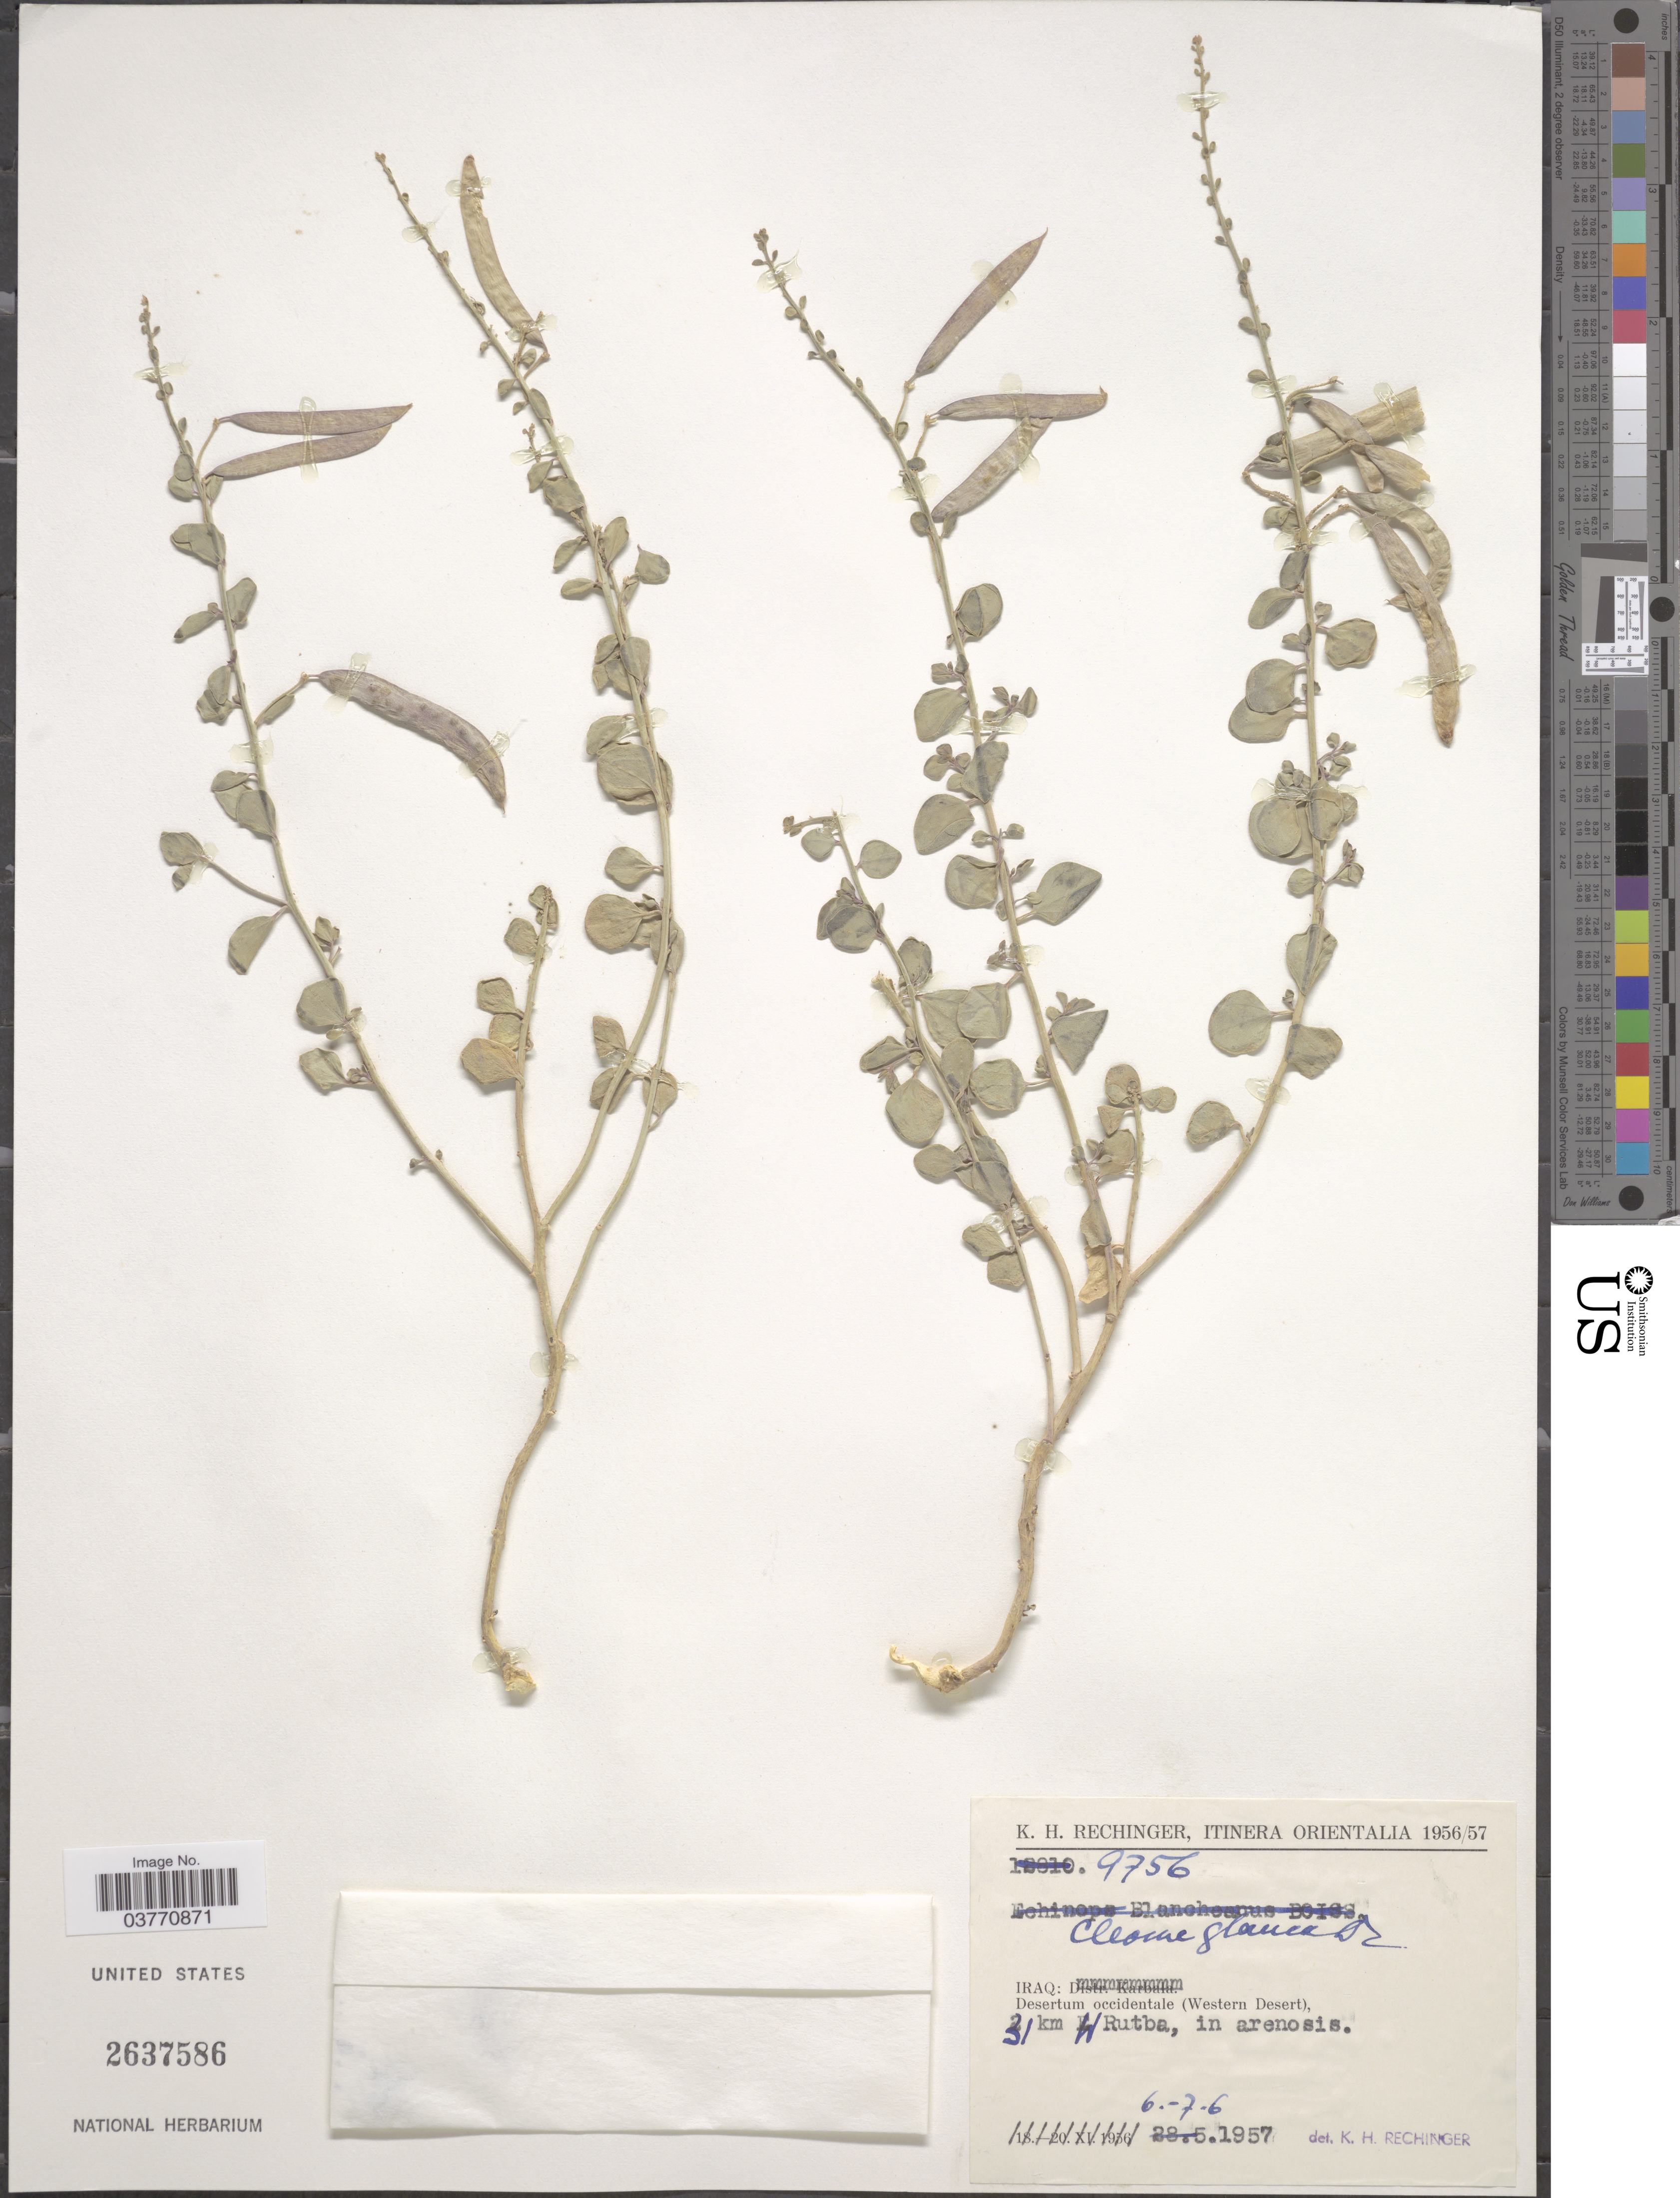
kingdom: Plantae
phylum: Tracheophyta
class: Magnoliopsida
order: Brassicales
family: Cleomaceae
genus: Cleome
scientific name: Cleome glaucescens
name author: DC.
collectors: K. H. Rechinger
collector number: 9756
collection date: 1957-06-06/1957-06-07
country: Iraq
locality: Itinera Oriental. Desertum occidentale (Western District), 31 km W Rutba.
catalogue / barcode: US 2637586